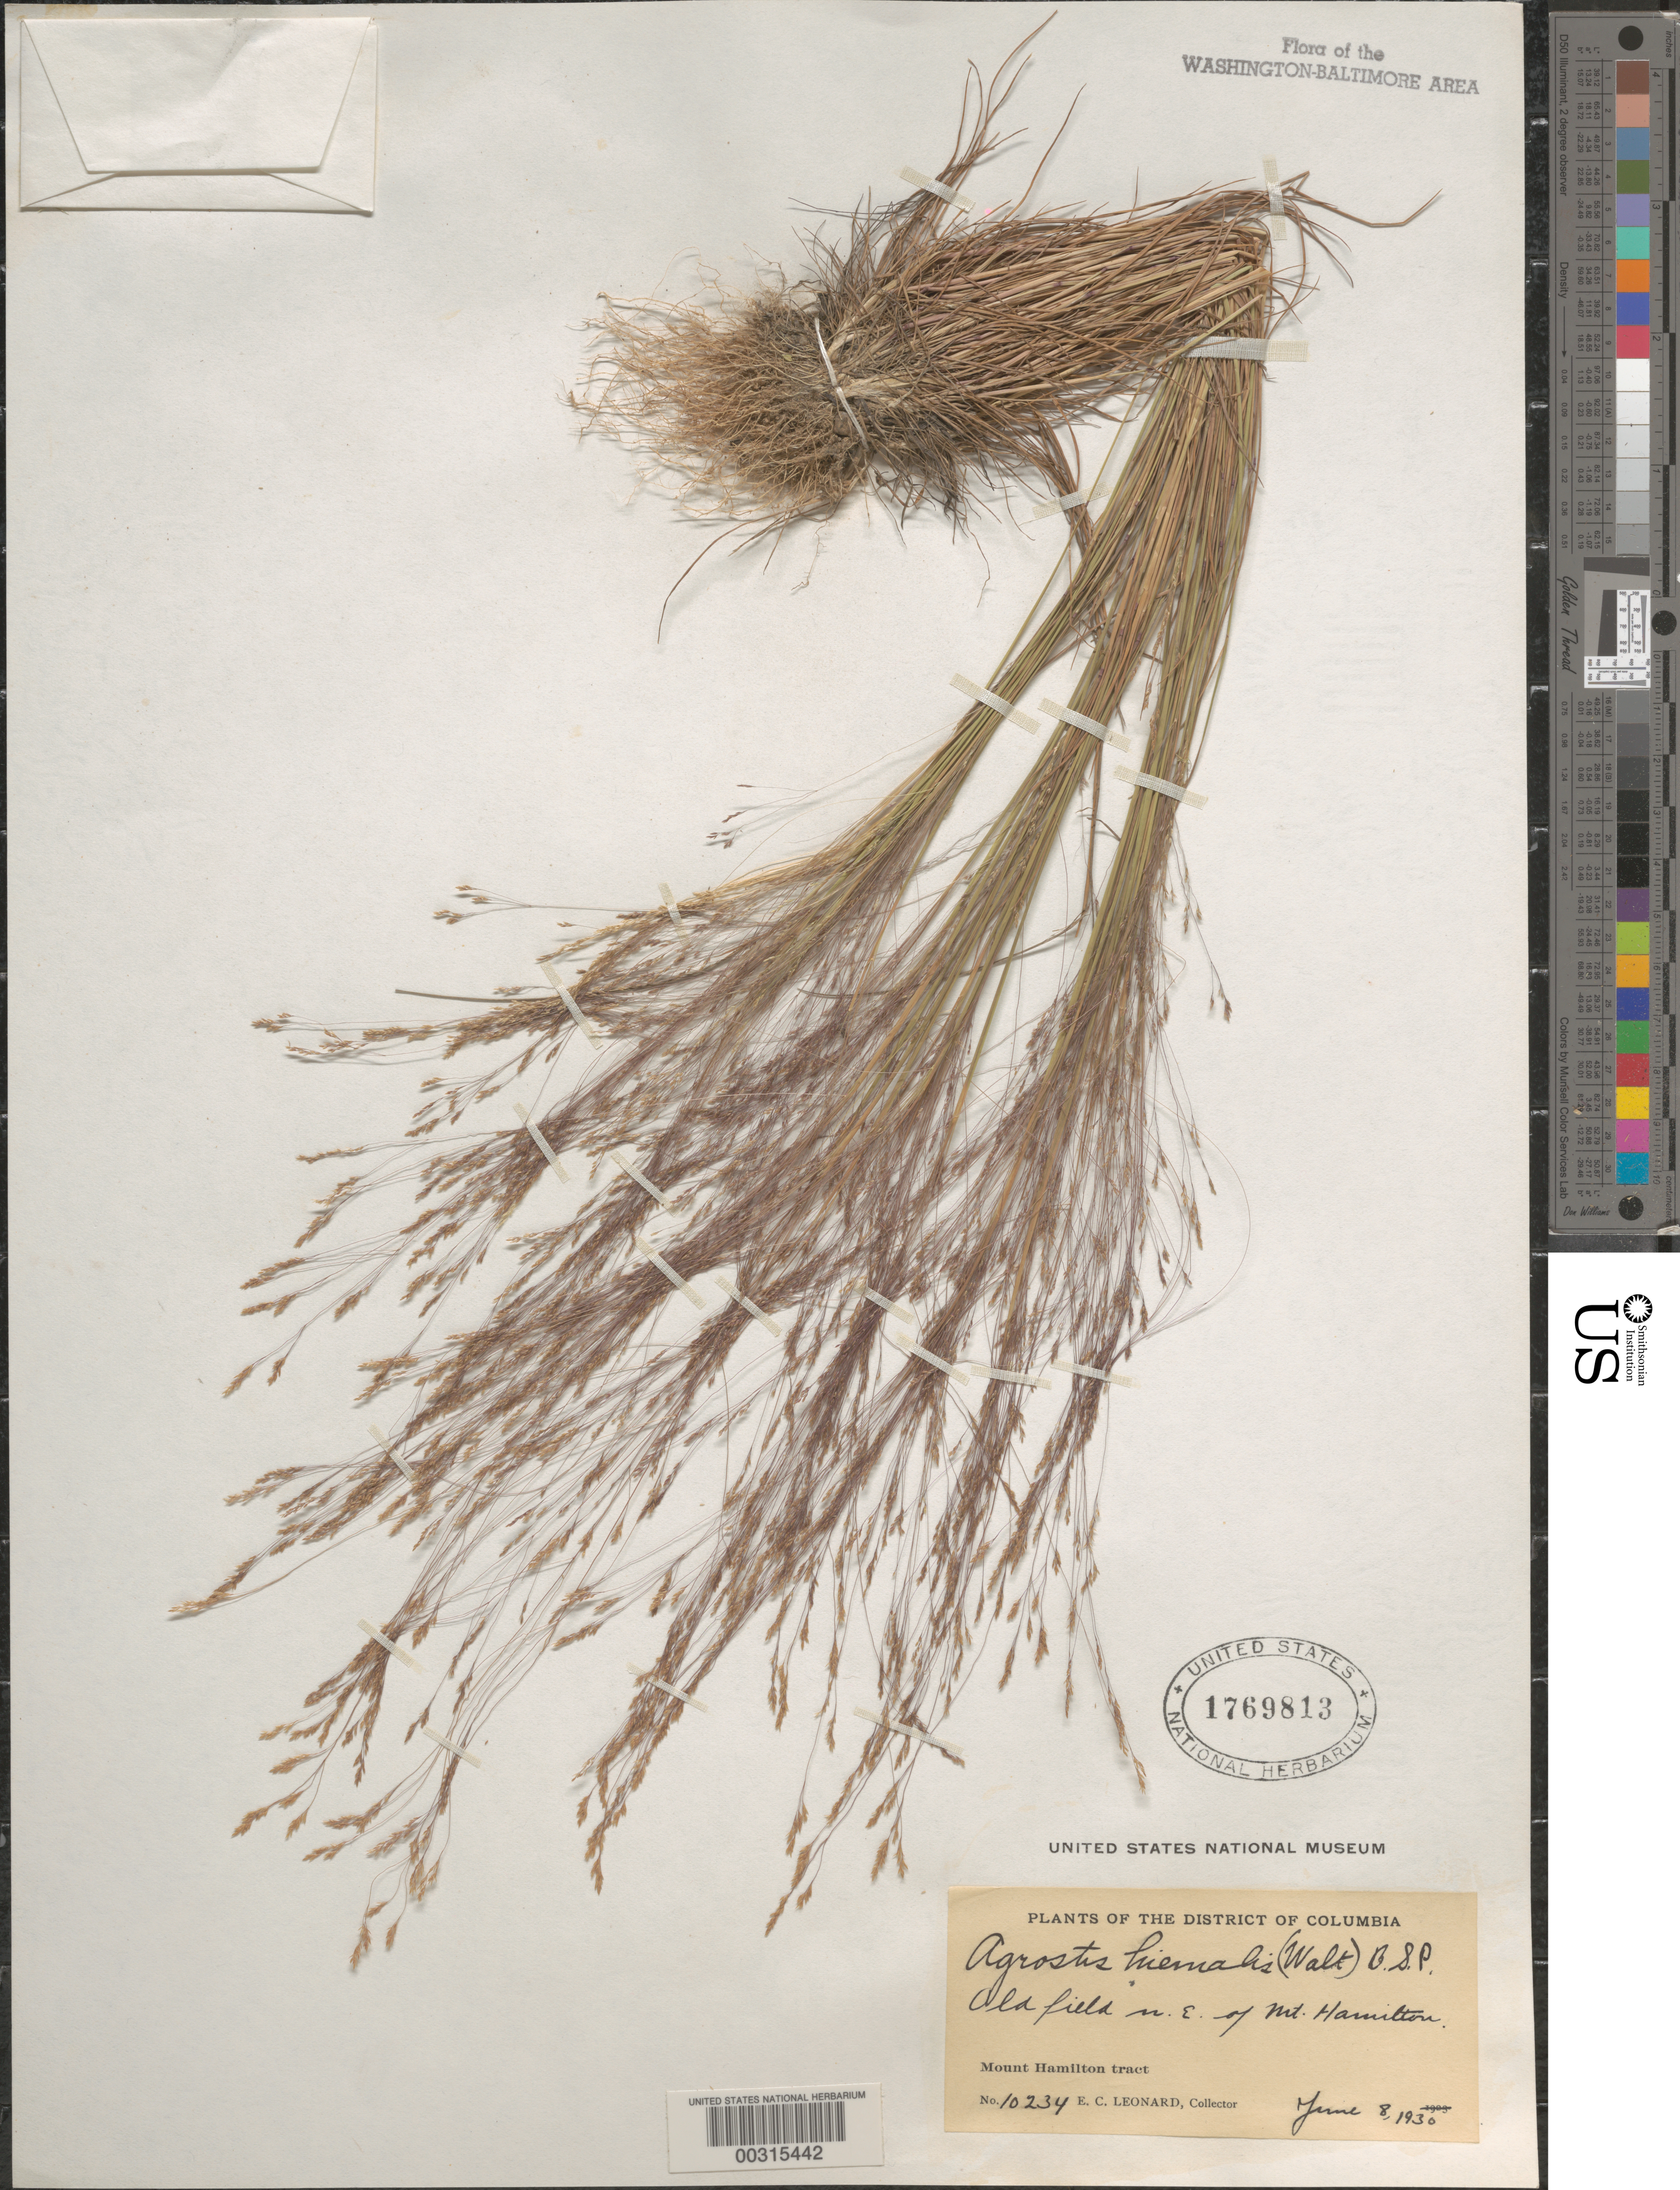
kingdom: Plantae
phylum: Tracheophyta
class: Liliopsida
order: Poales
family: Poaceae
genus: Agrostis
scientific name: Agrostis hyemalis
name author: (Walter) Britton et al.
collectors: E. C. Leonard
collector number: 10234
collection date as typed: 08 Jun 1930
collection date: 1930-06-08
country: United States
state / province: District of Columbia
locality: Northeast of Mount Hamilton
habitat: Old field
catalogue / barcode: US 1769813